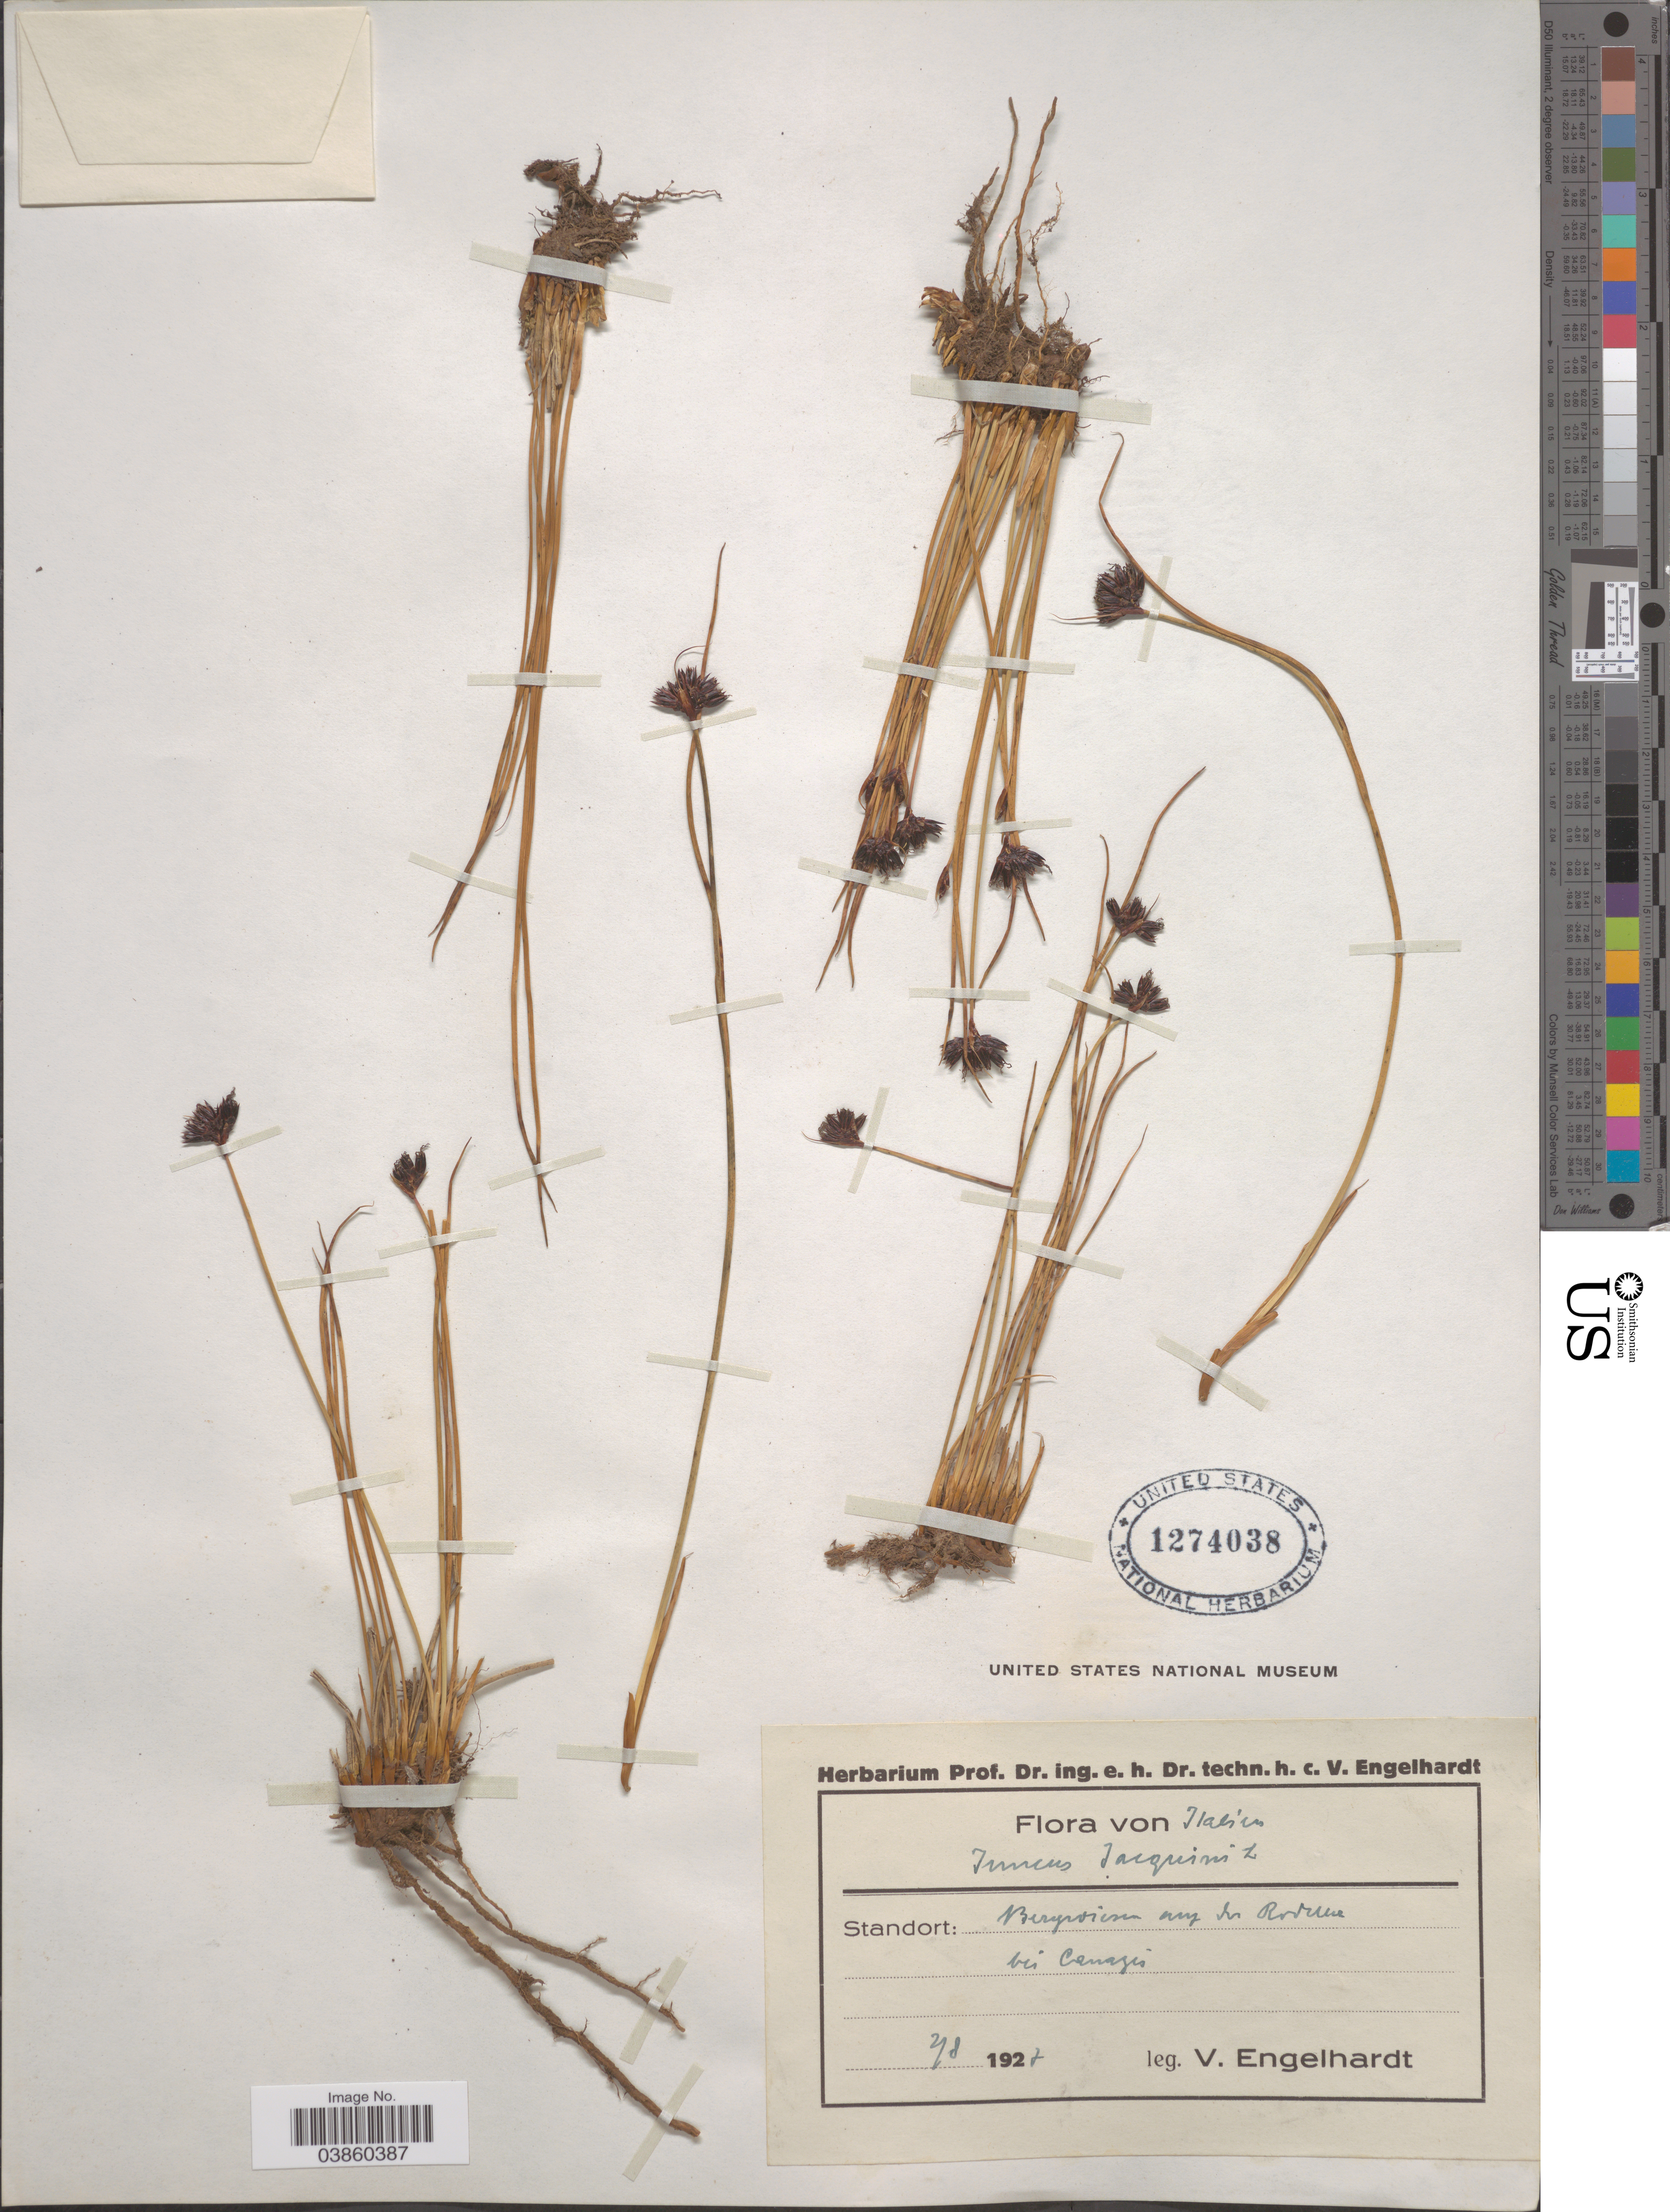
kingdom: Plantae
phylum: Tracheophyta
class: Liliopsida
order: Poales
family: Juncaceae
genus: Juncus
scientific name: Juncus jacquinii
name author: L.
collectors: V. Engelhardt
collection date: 1927-08-02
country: Italy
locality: Standort: Bergoisen [interpreted] aug du Roduwe [interpreted] bei Canagis [interpreted].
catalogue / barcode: US 1274038